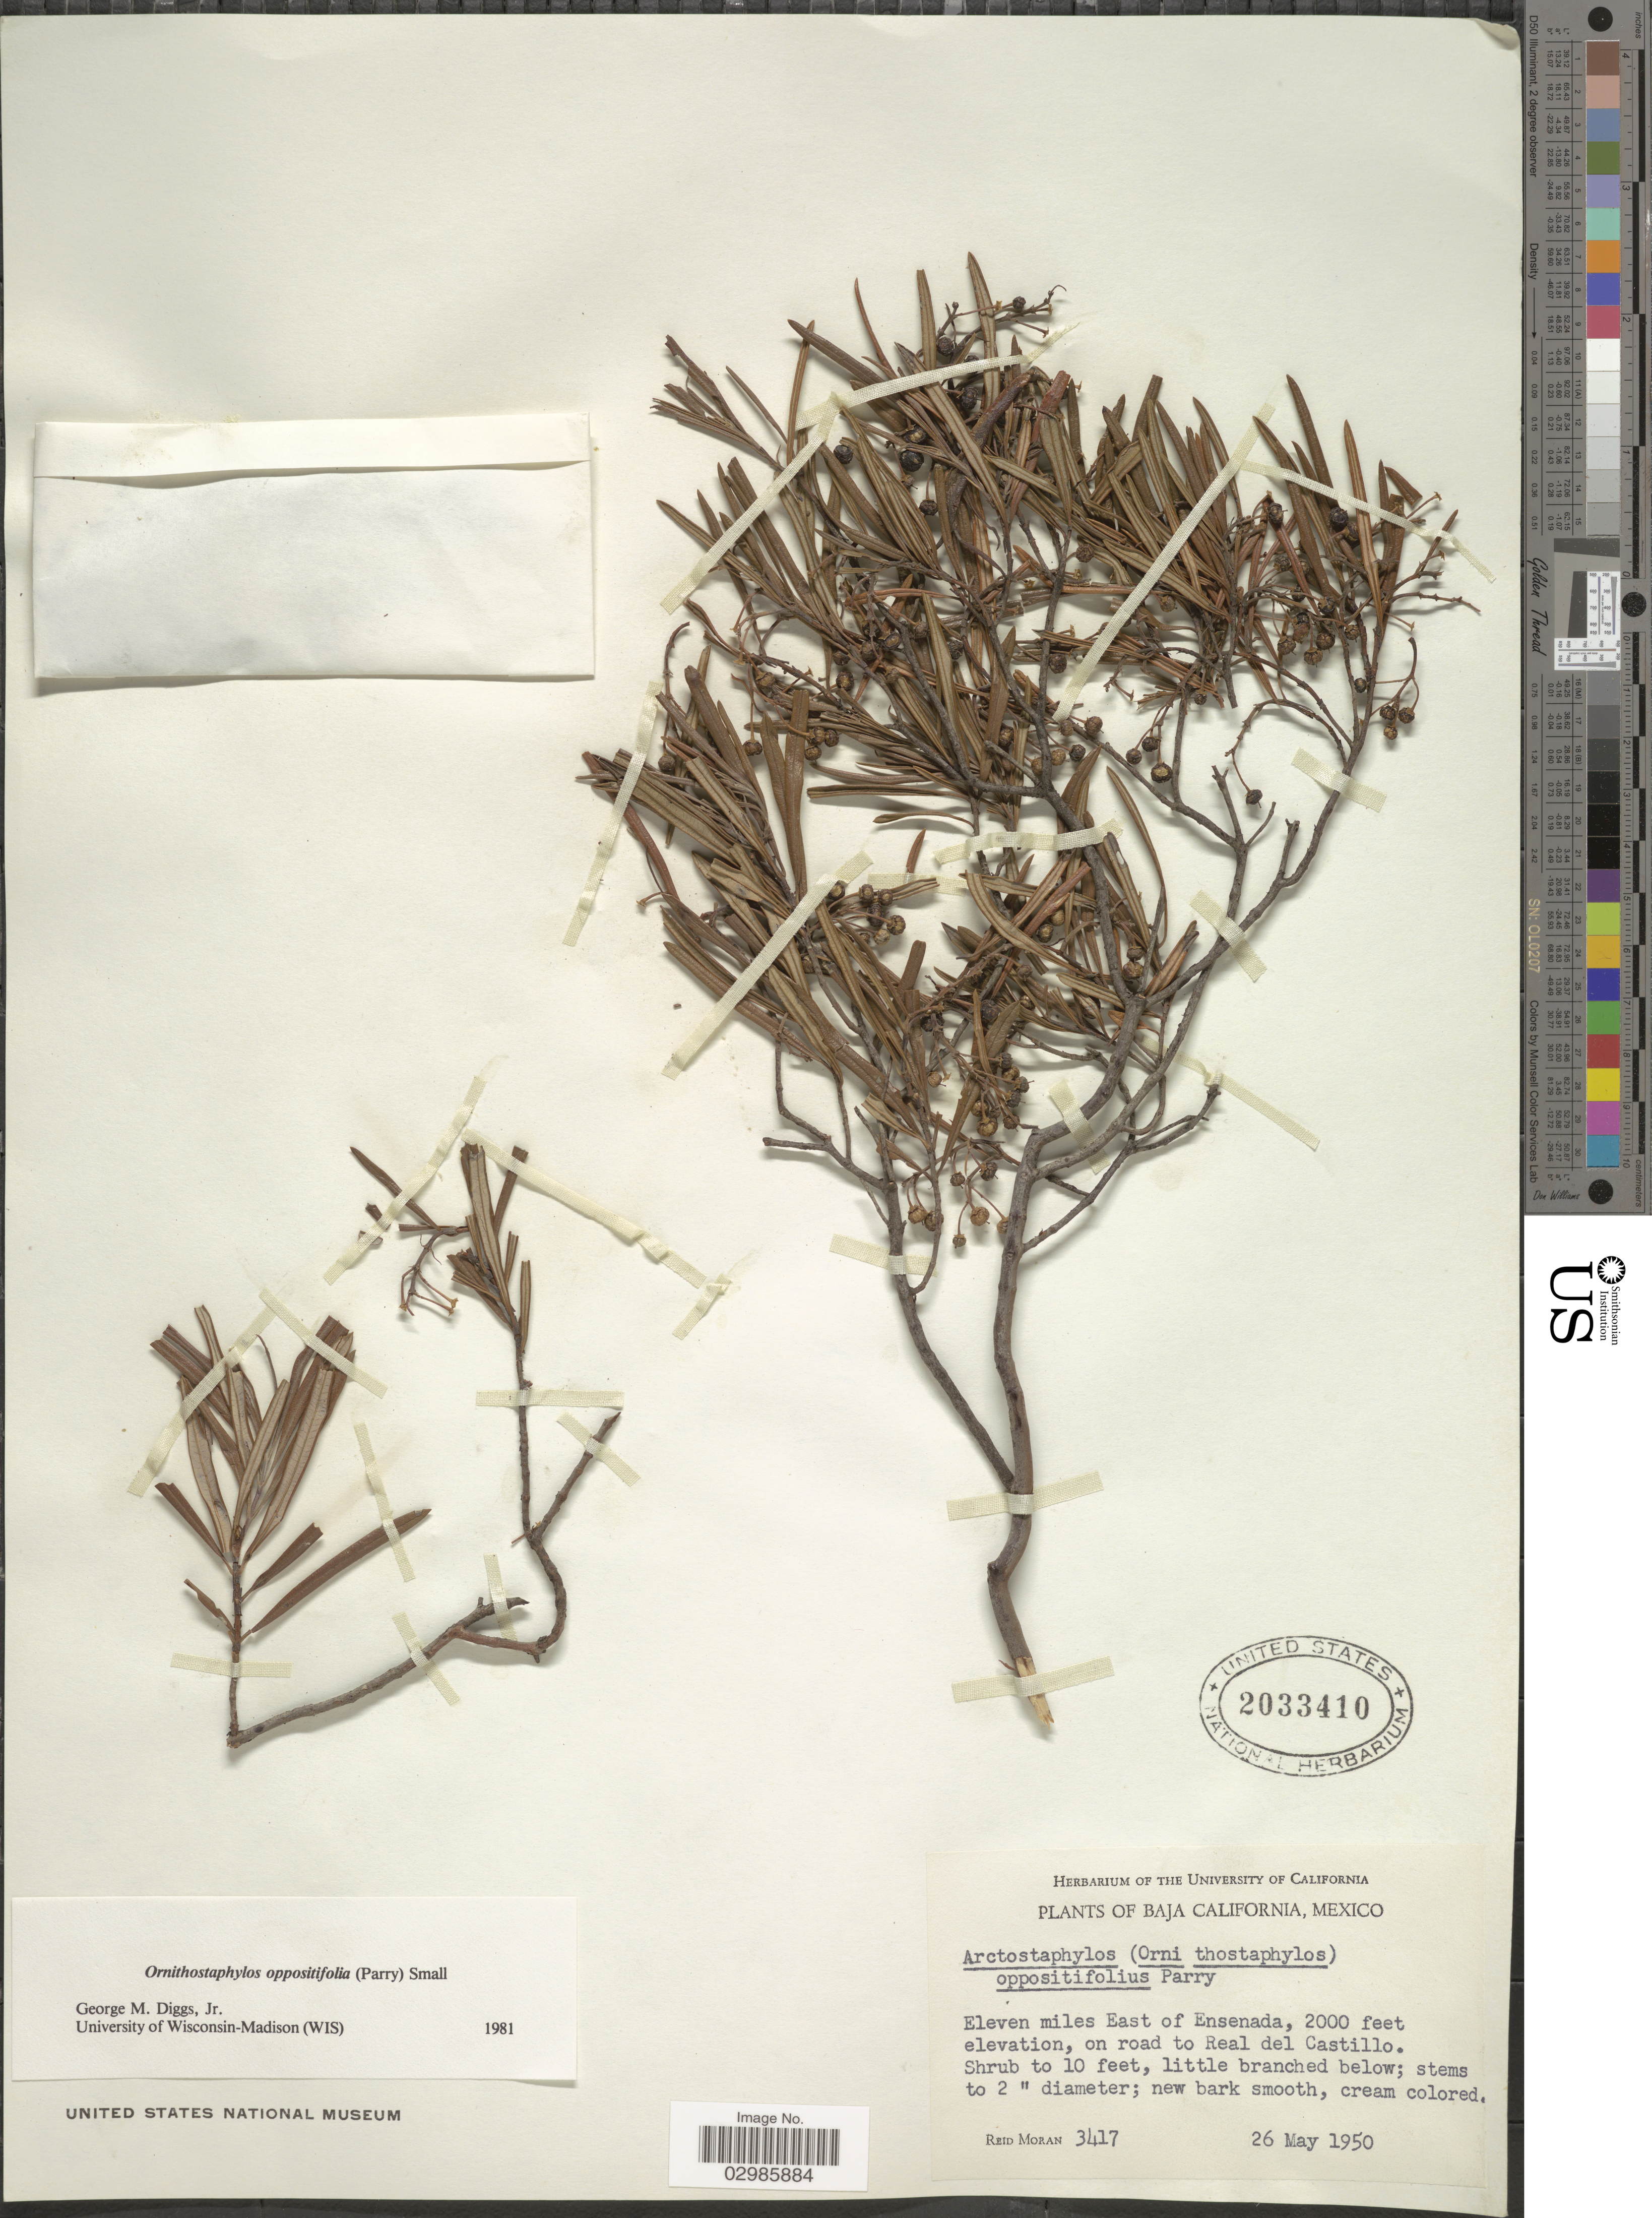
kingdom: Plantae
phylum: Tracheophyta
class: Magnoliopsida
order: Ericales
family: Ericaceae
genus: Ornithostaphylos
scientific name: Ornithostaphylos oppositifolia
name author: (Parry) Small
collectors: R. V. Moran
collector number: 3417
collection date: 1950-05-26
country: Mexico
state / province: Baja California Norte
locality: Eleven miles East of Ensenada. On road to Real del Castillo.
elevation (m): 610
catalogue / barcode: US 2033410